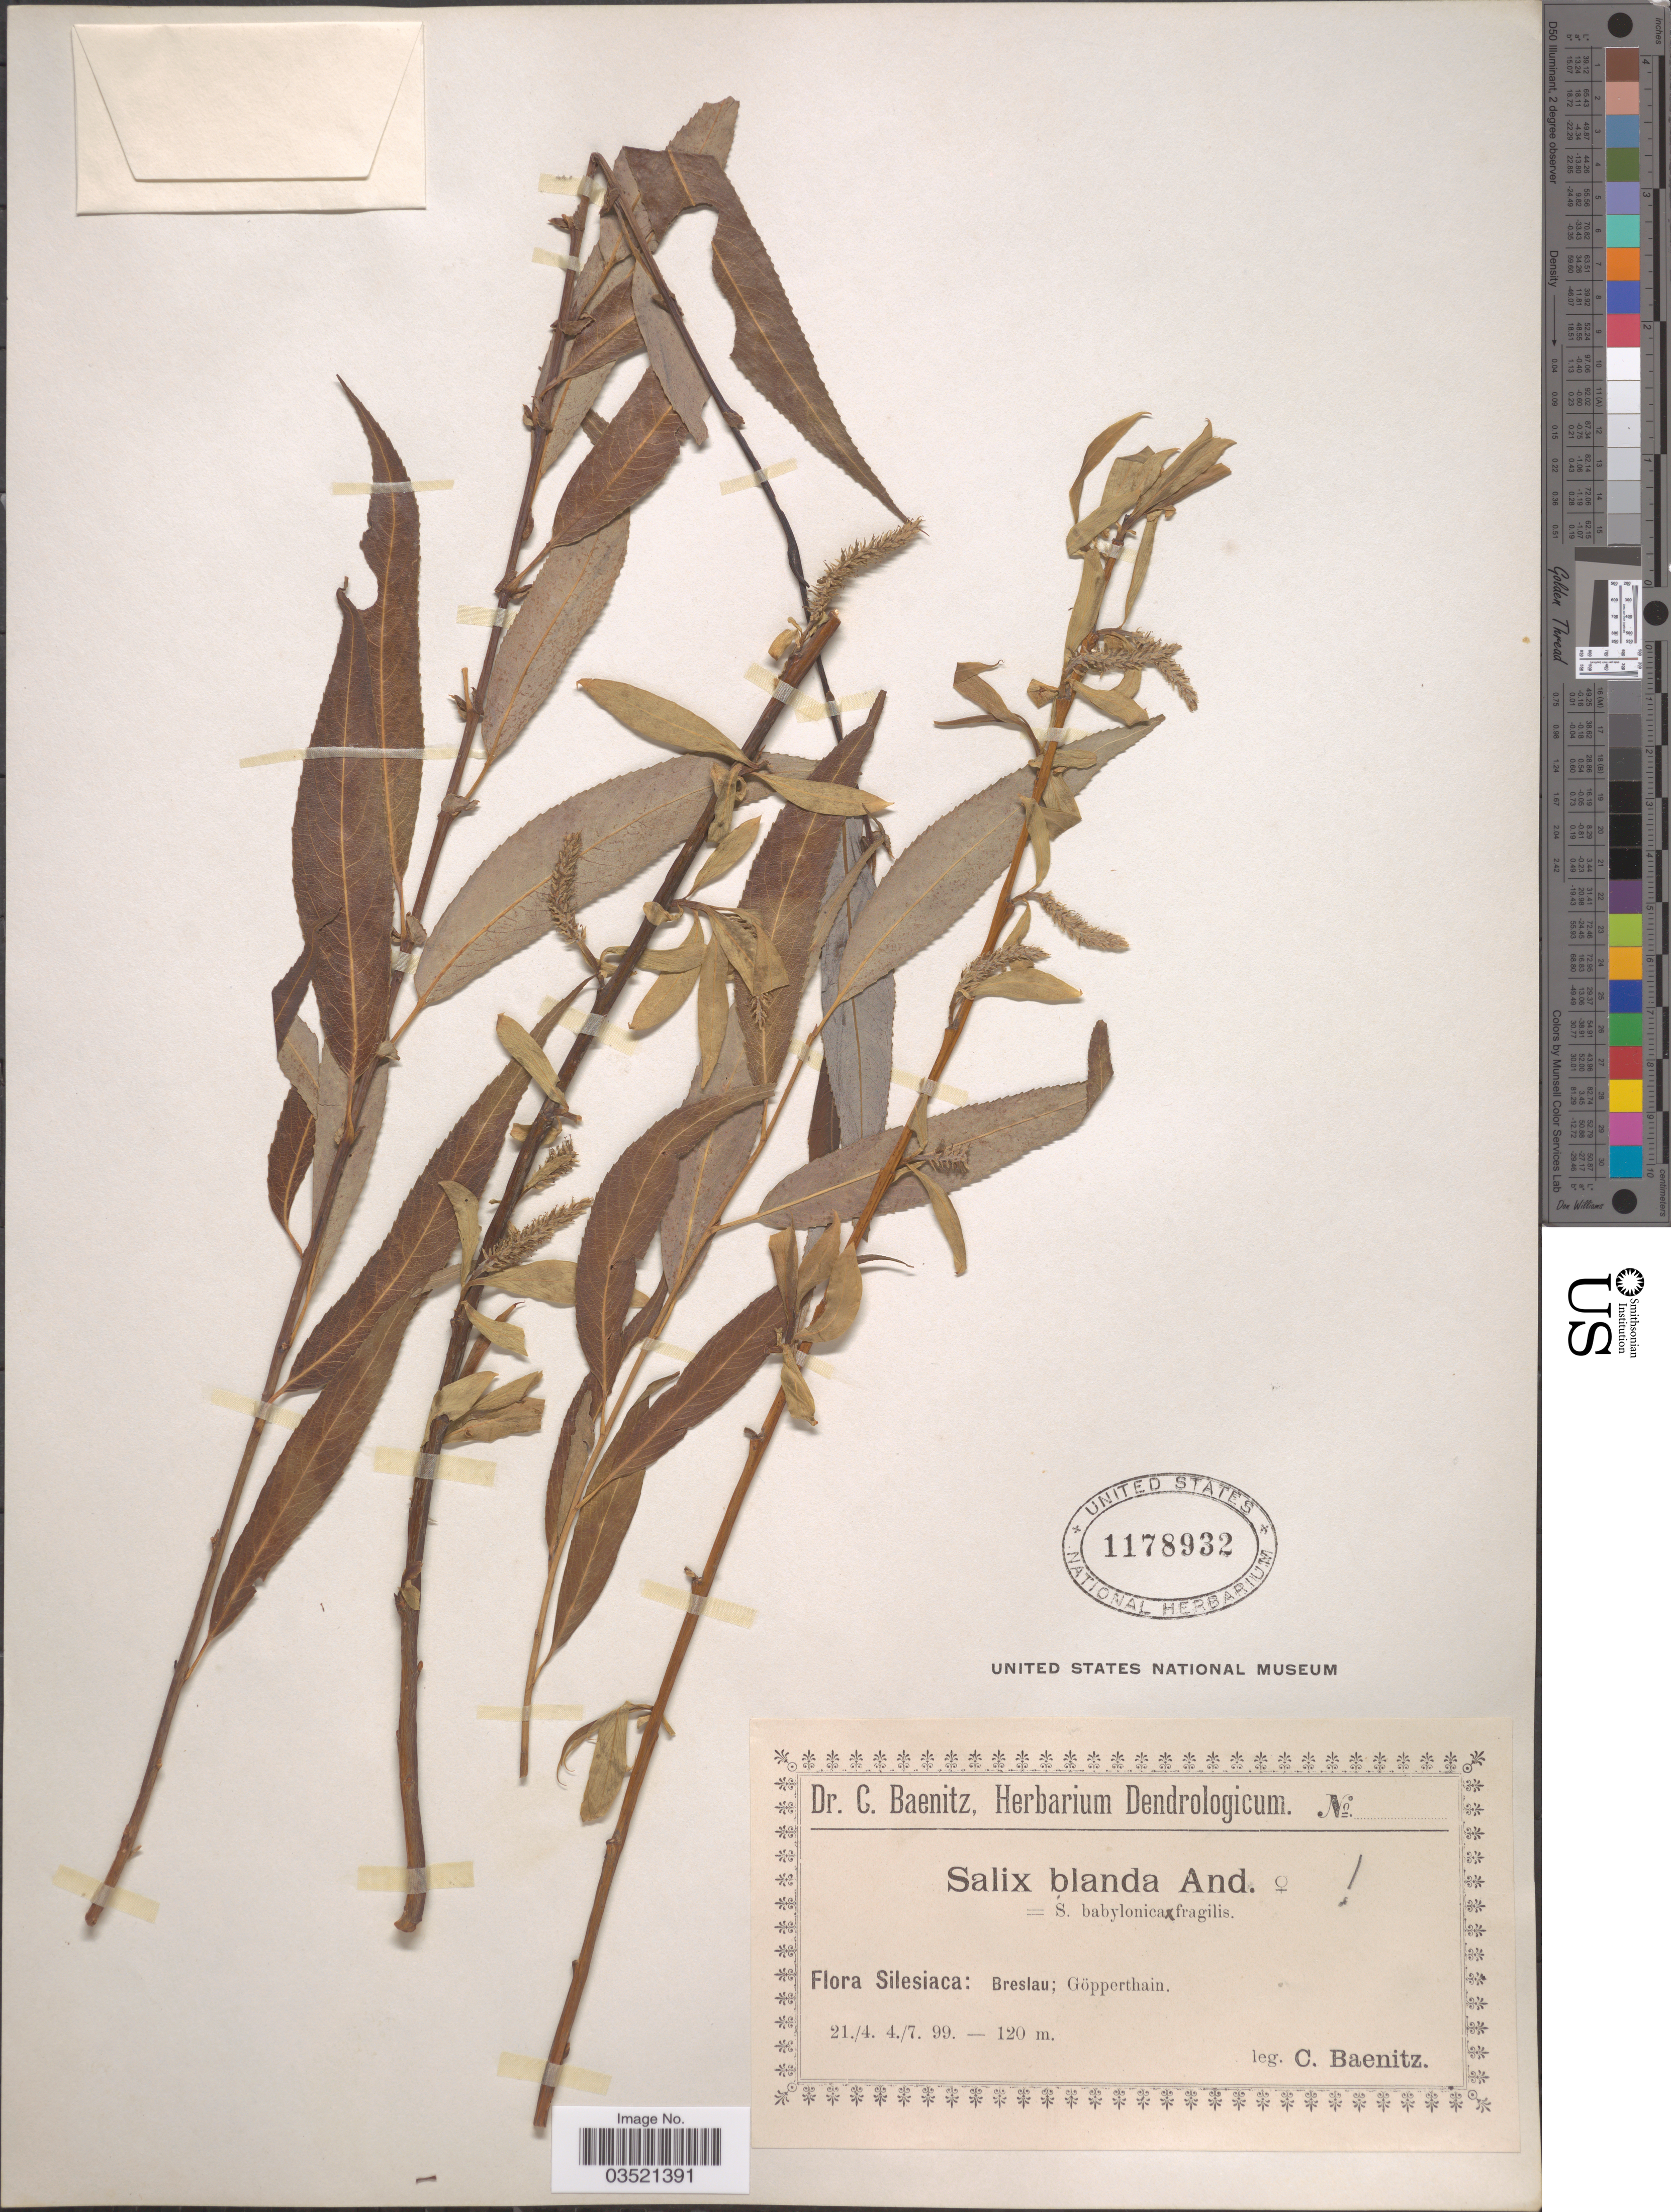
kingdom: Plantae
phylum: Tracheophyta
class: Magnoliopsida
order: Malpighiales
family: Salicaceae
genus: Salix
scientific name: Salix blanda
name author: Andersson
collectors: C. G. Baenitz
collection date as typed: Transcribed d/m/y: 21/4/99 to 4/7/99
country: Poland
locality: Silesiaca: Breslau; Göpperthain.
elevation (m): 120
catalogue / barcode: US 1178932